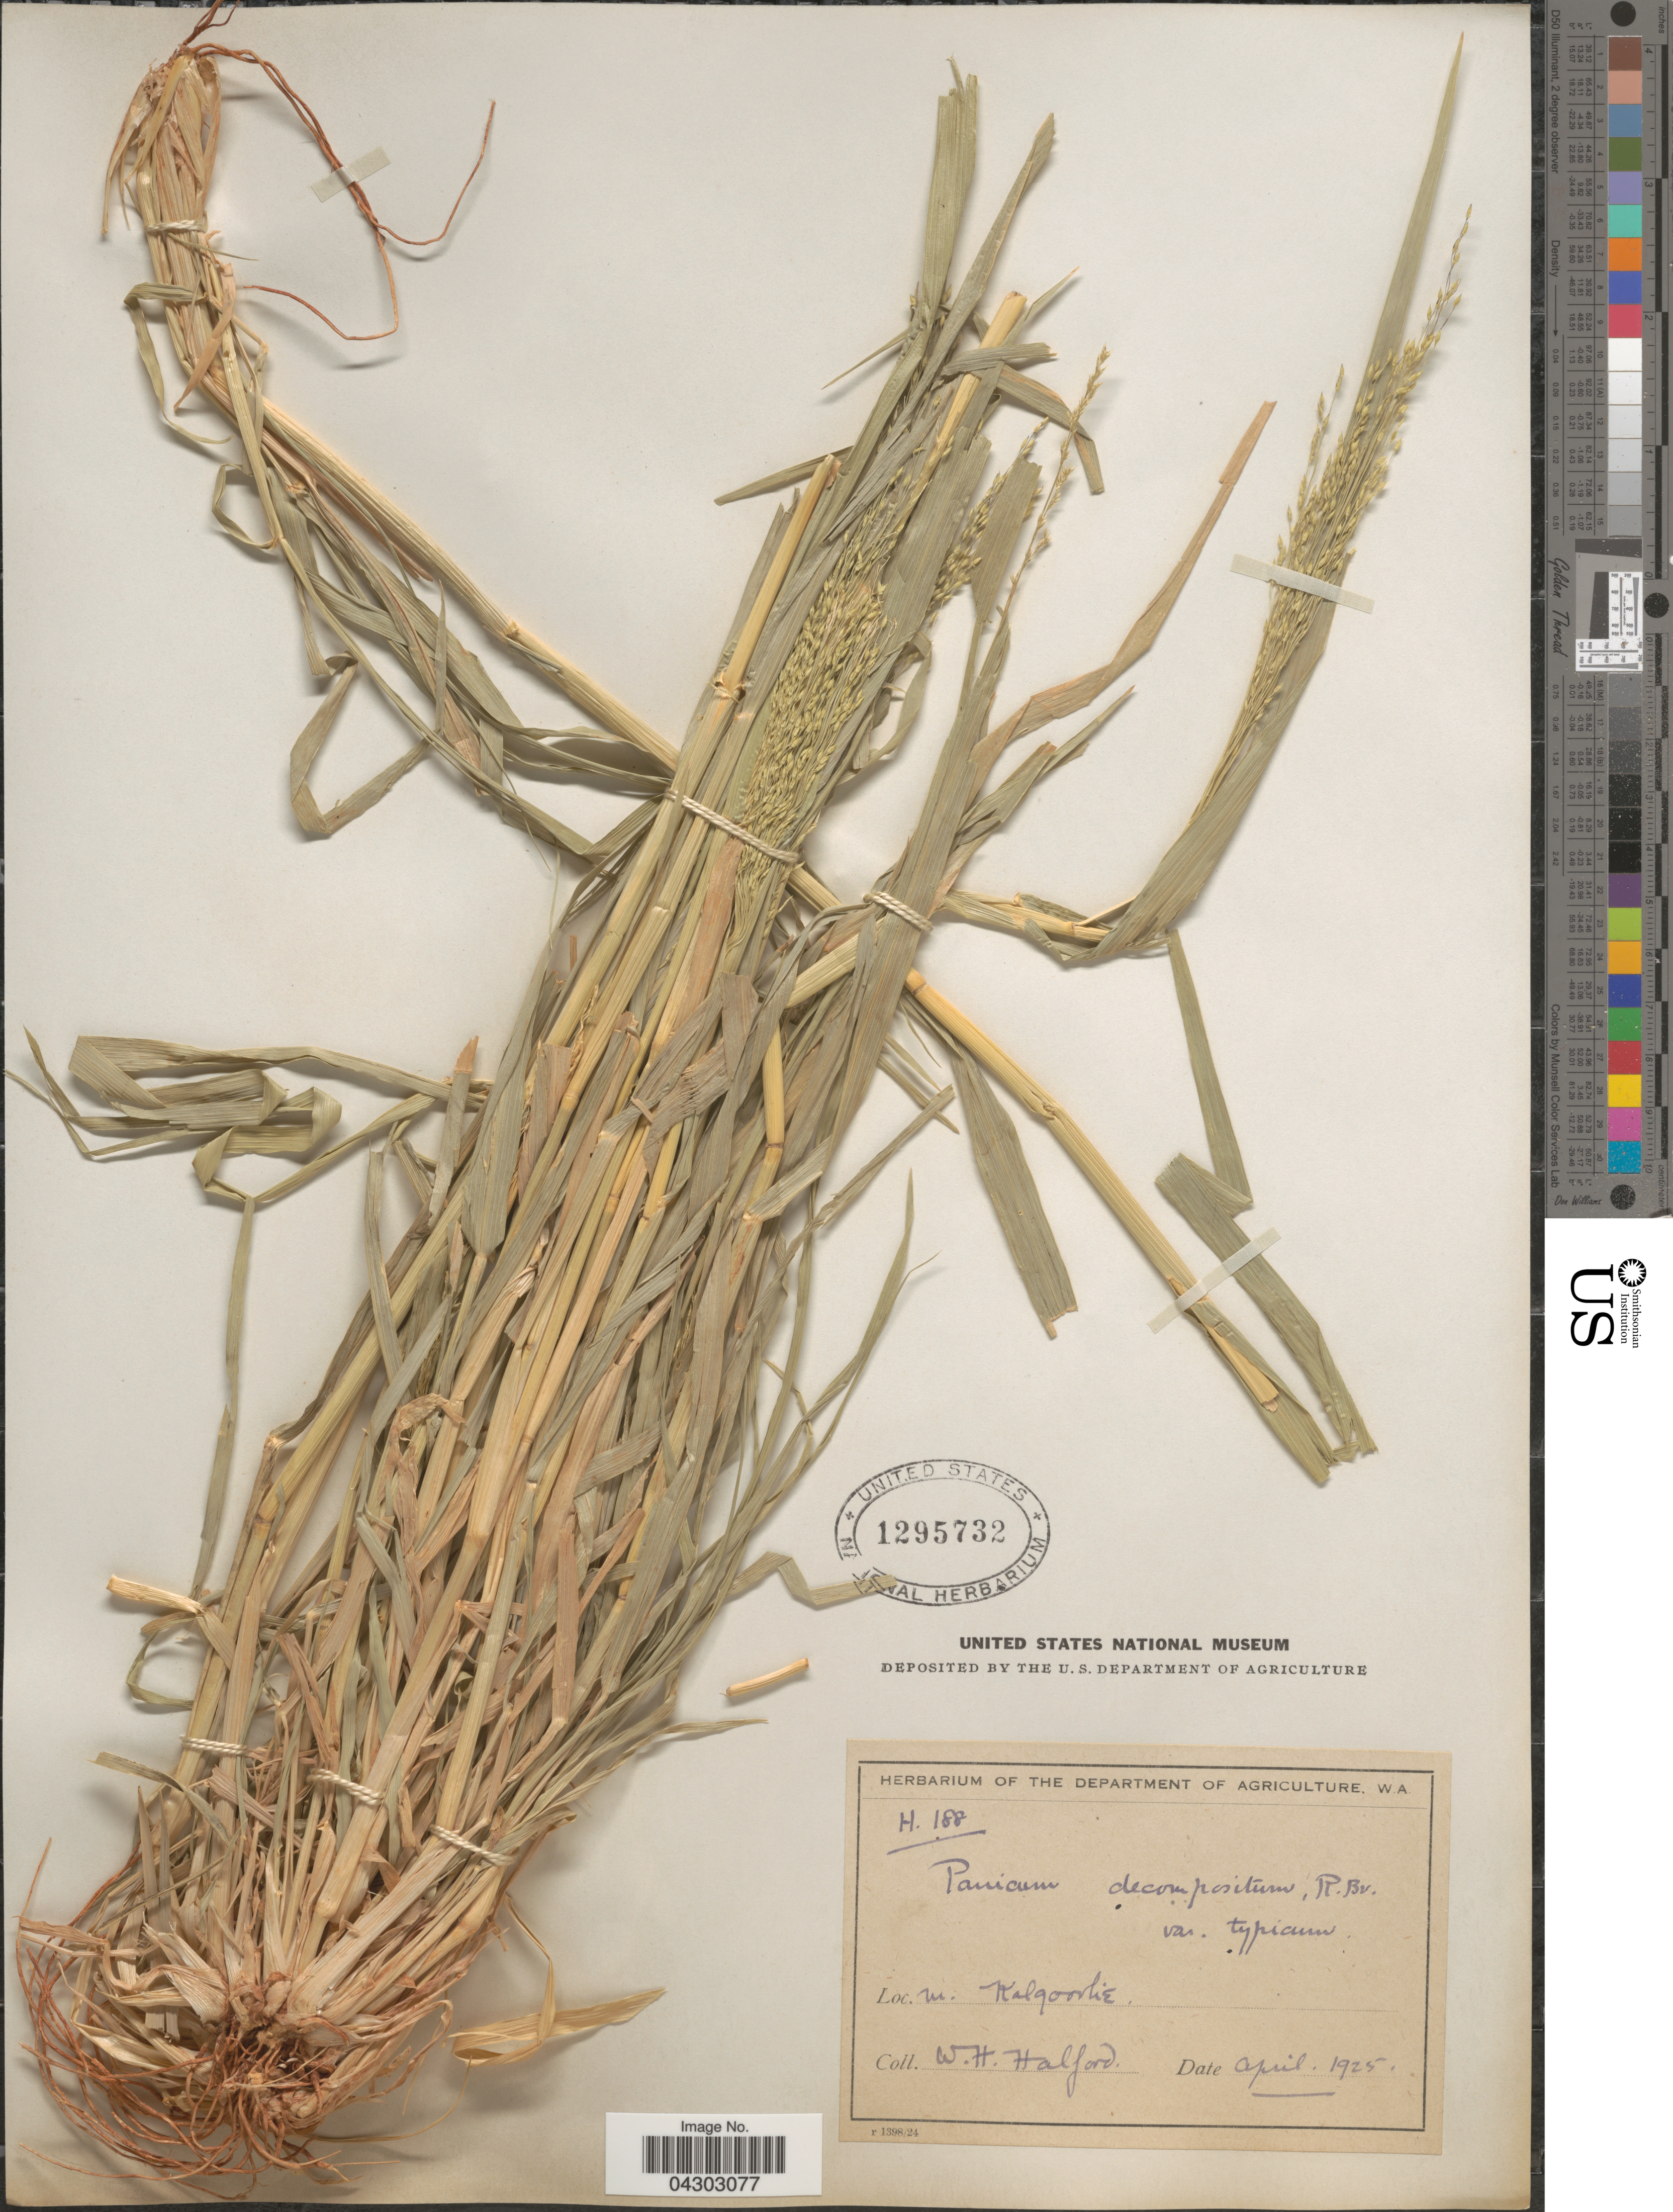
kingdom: Plantae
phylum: Tracheophyta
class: Liliopsida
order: Poales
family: Poaceae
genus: Panicum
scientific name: Panicum decompositum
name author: R. Br.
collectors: W. Halford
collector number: H.188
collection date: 1925-04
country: Australia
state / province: Western Australia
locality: Nr. Kalgoorlie.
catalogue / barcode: US 1295732